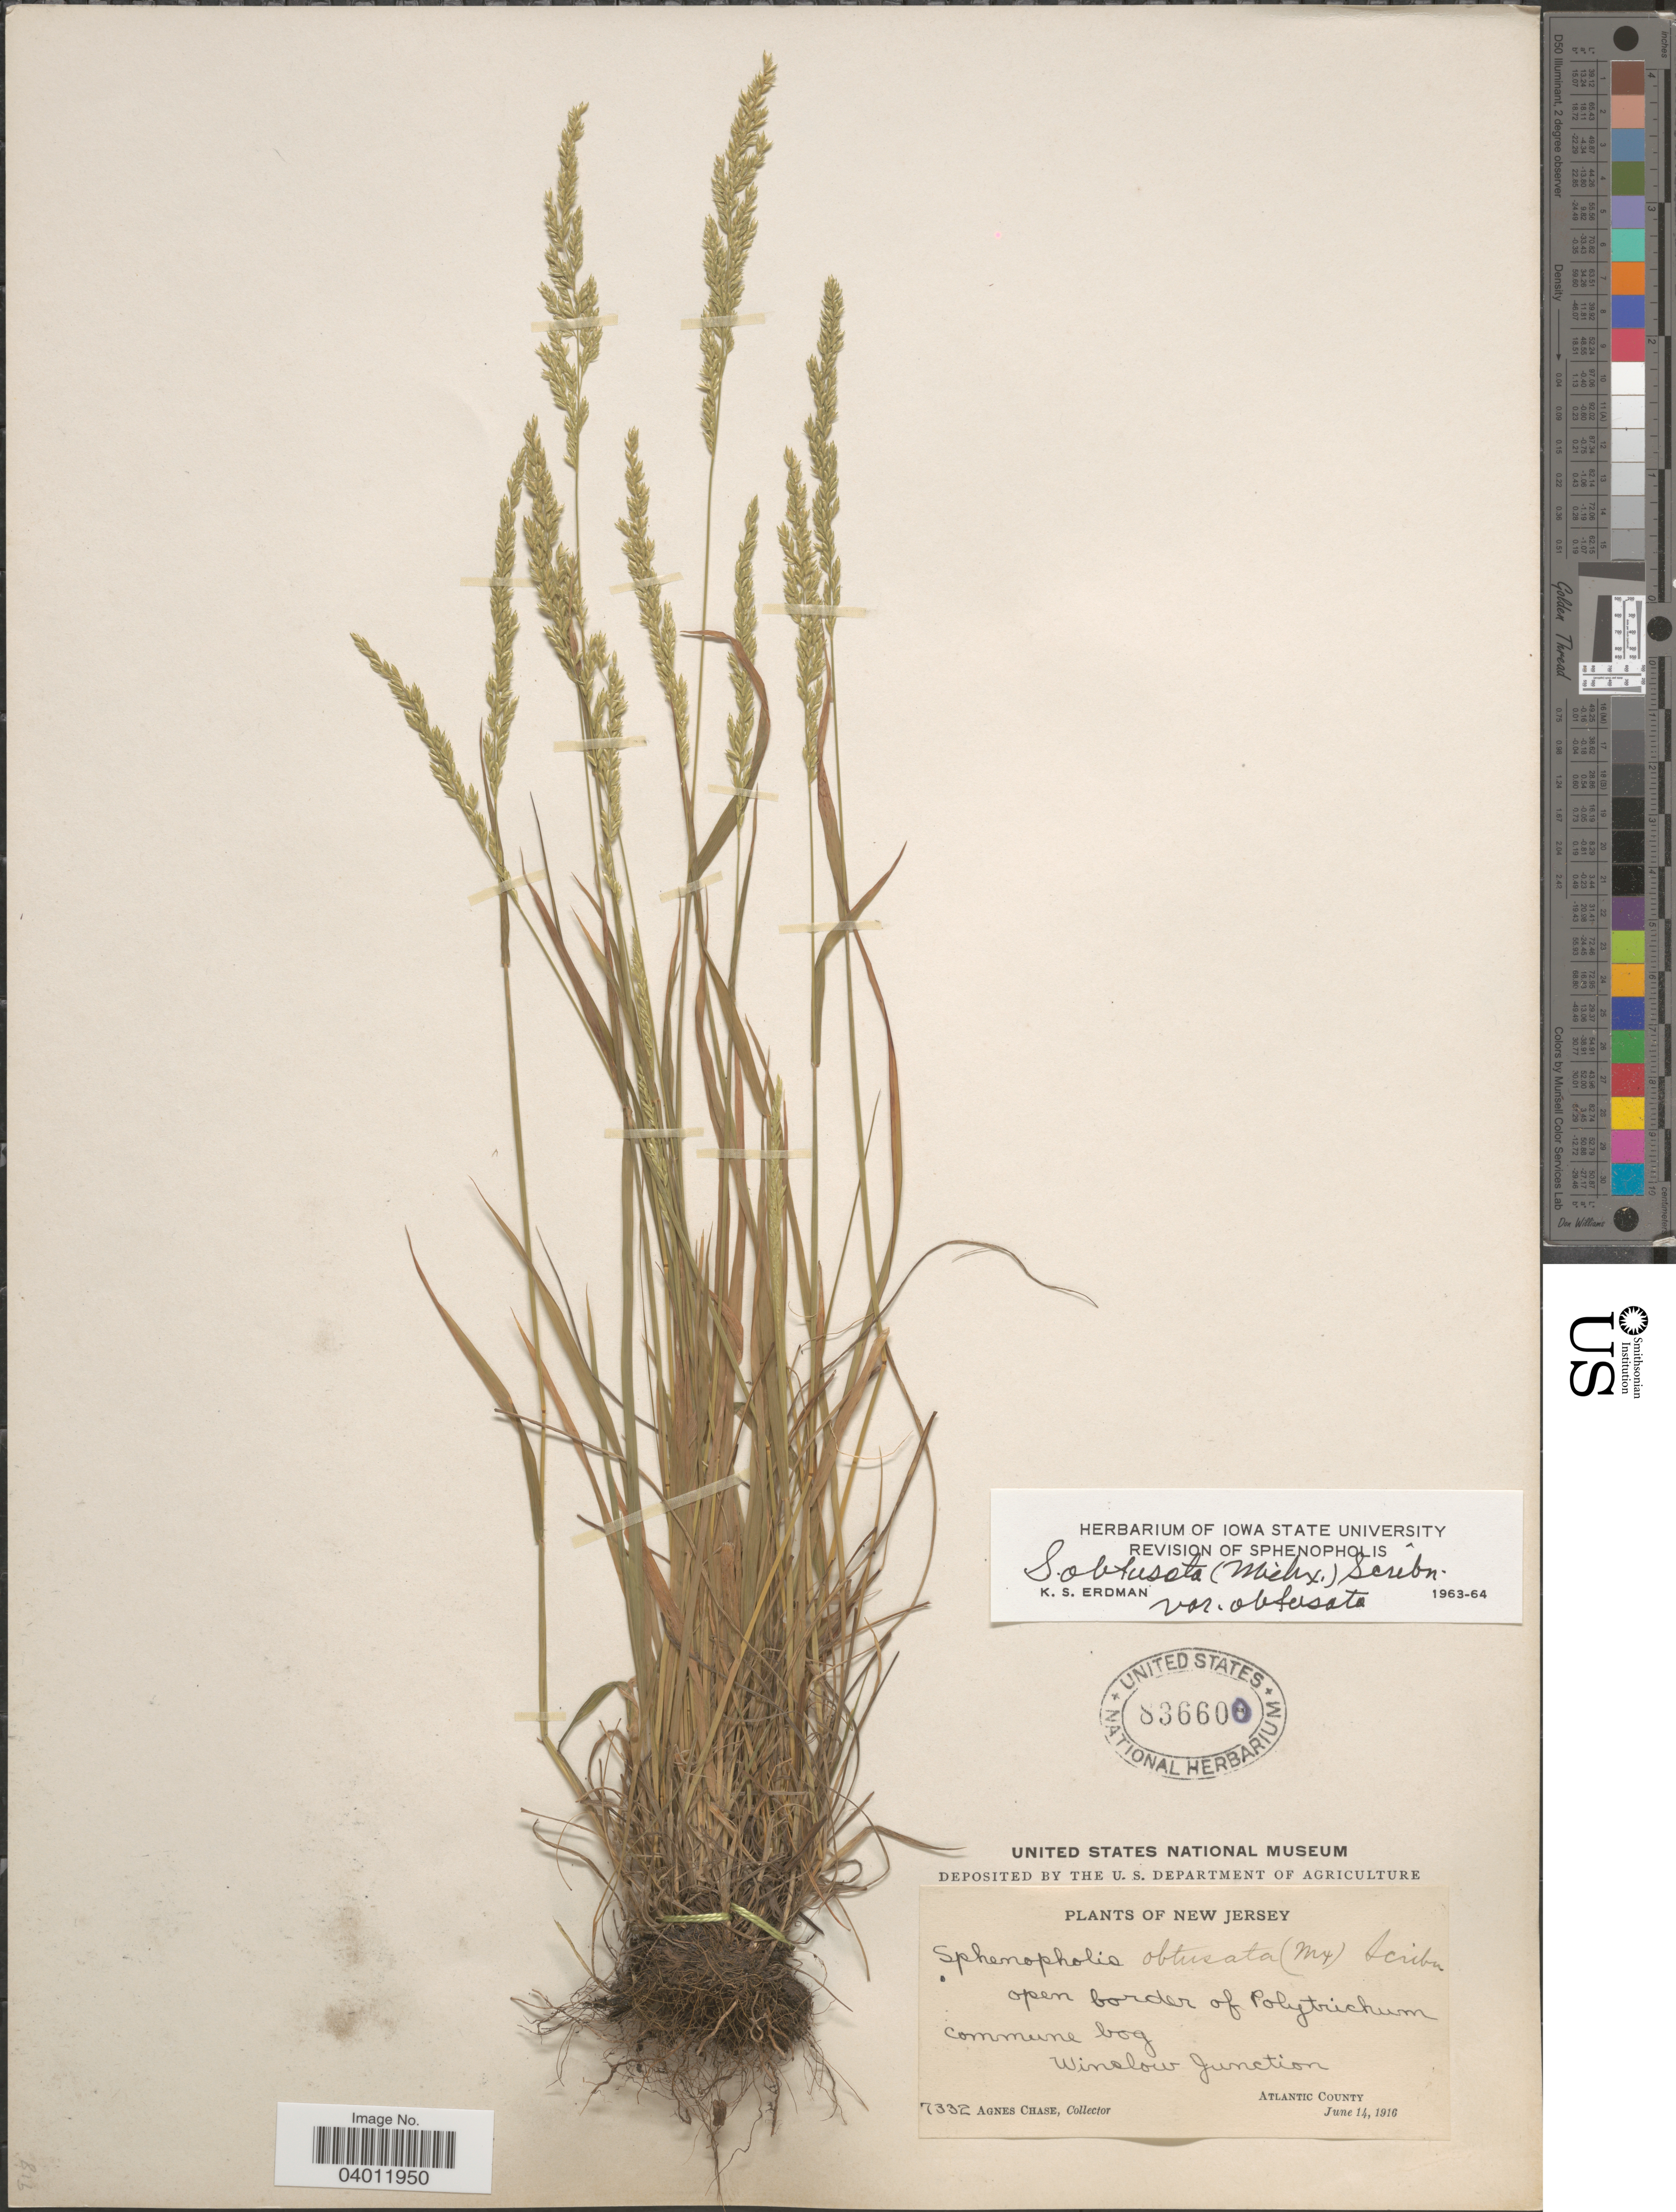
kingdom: Plantae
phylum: Tracheophyta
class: Liliopsida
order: Poales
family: Poaceae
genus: Sphenopholis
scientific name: Sphenopholis obtusata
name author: (Michx.) Scribn.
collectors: A. Chase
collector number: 7332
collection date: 1916-06-14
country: United States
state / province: New Jersey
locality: Winslow Junction. Atlantic County.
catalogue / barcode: US 836600